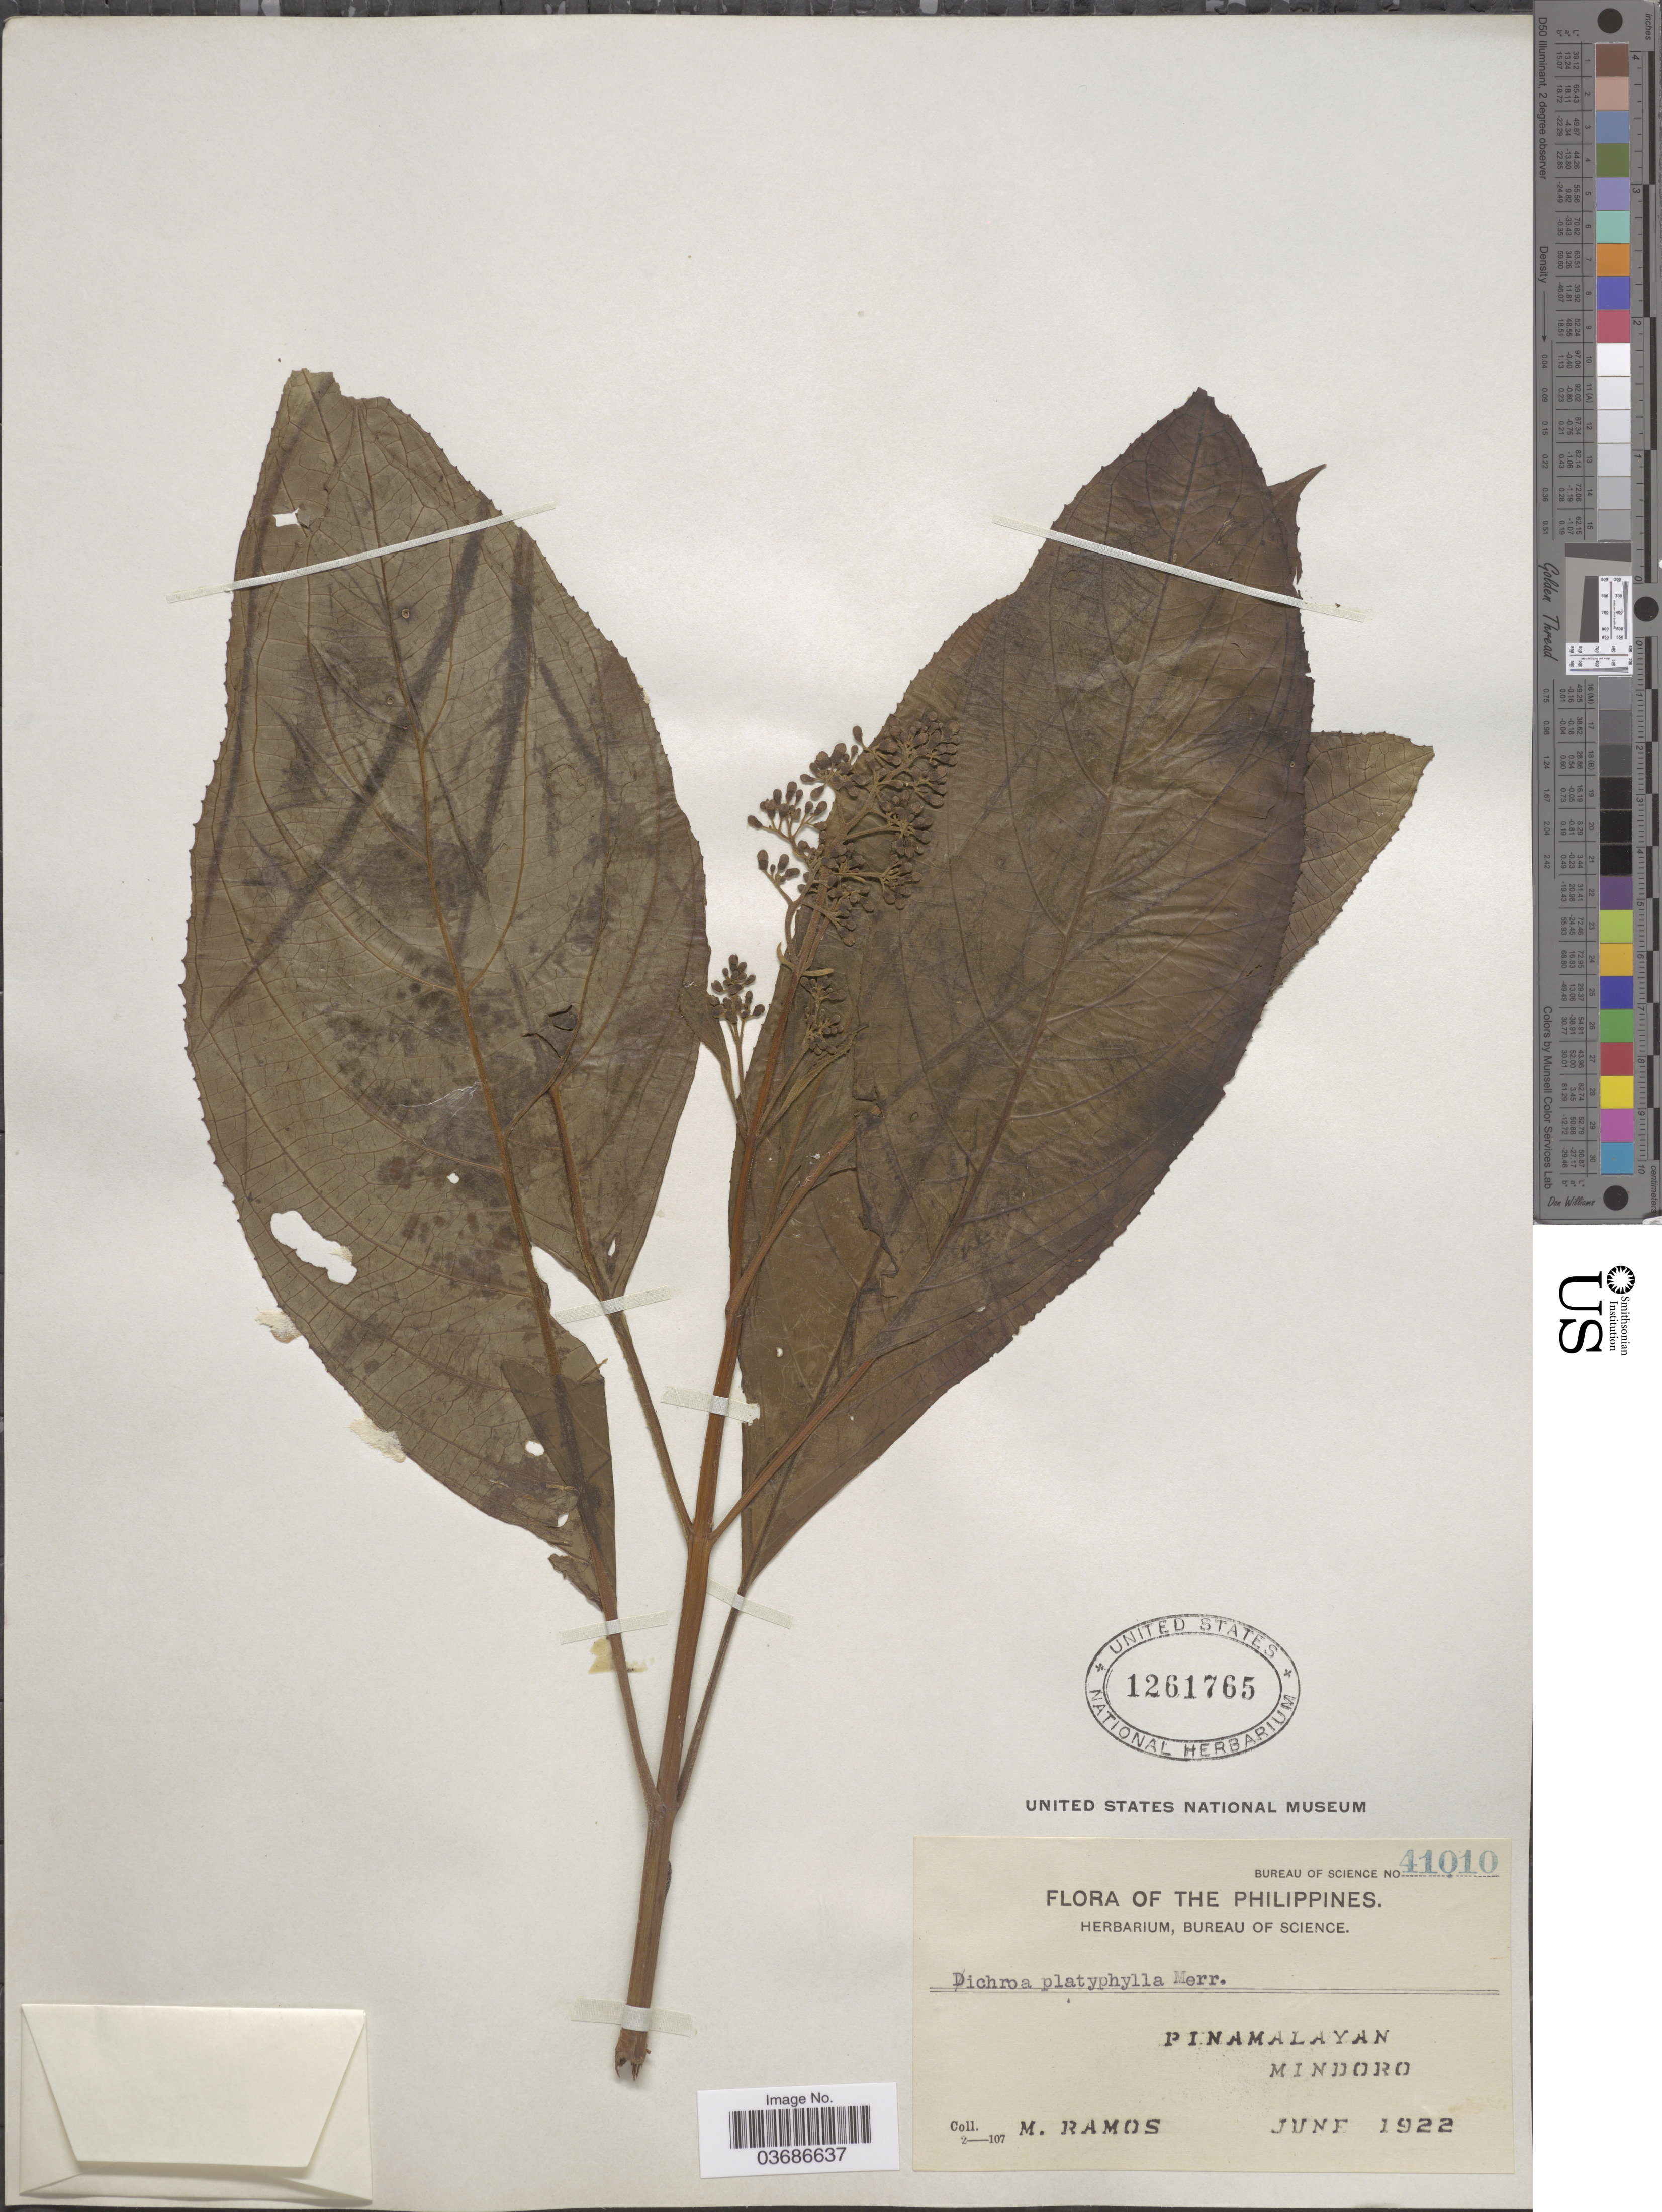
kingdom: Plantae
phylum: Tracheophyta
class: Magnoliopsida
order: Cornales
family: Hydrangeaceae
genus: Hydrangea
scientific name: Hydrangea ofeliae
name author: Sodusta & Lumawag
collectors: M. Ramos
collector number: Bureau of Science 41010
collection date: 1922-06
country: Philippines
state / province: Mimaropa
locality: Pinamalayan. Mindoro.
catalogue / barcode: US 1261765